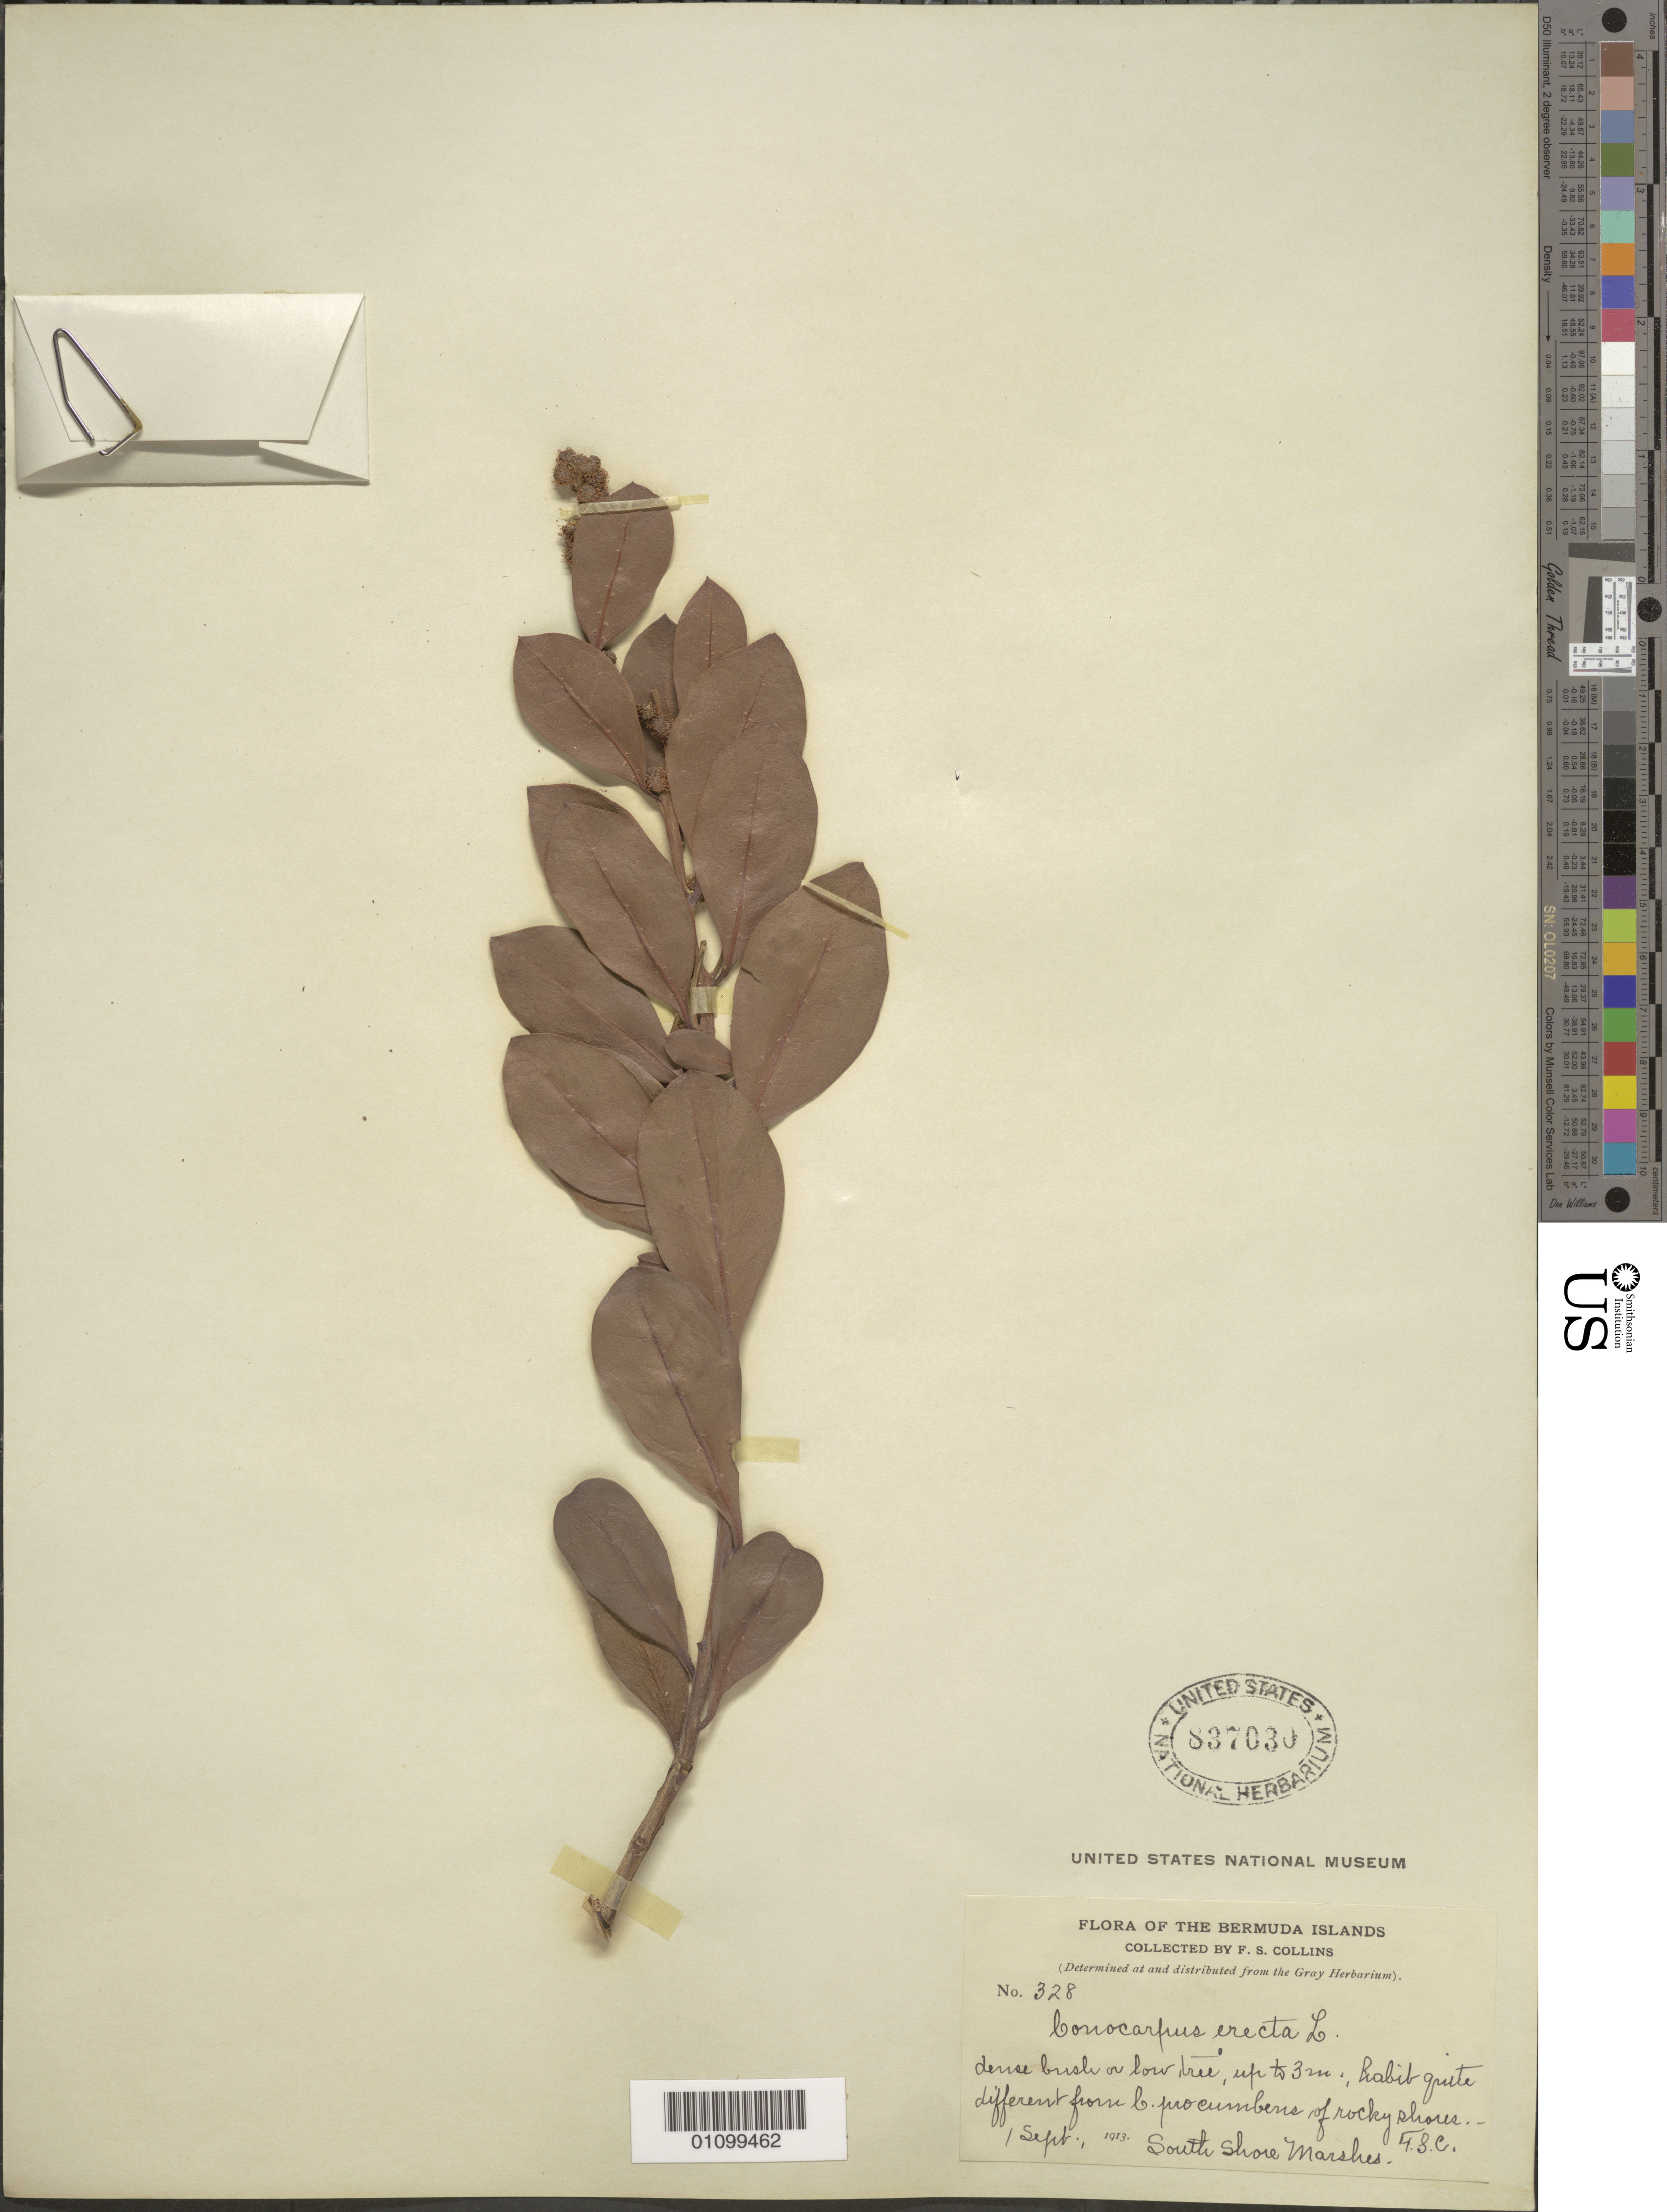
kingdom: Plantae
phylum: Tracheophyta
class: Magnoliopsida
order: Myrtales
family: Combretaceae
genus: Conocarpus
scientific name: Conocarpus erectus var. erectus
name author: L.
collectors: F. Collins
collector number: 328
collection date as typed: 01 Sep 1913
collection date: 1913-09-01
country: Bermuda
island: Bermuda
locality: S Shore Marshes.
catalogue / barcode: US 837030